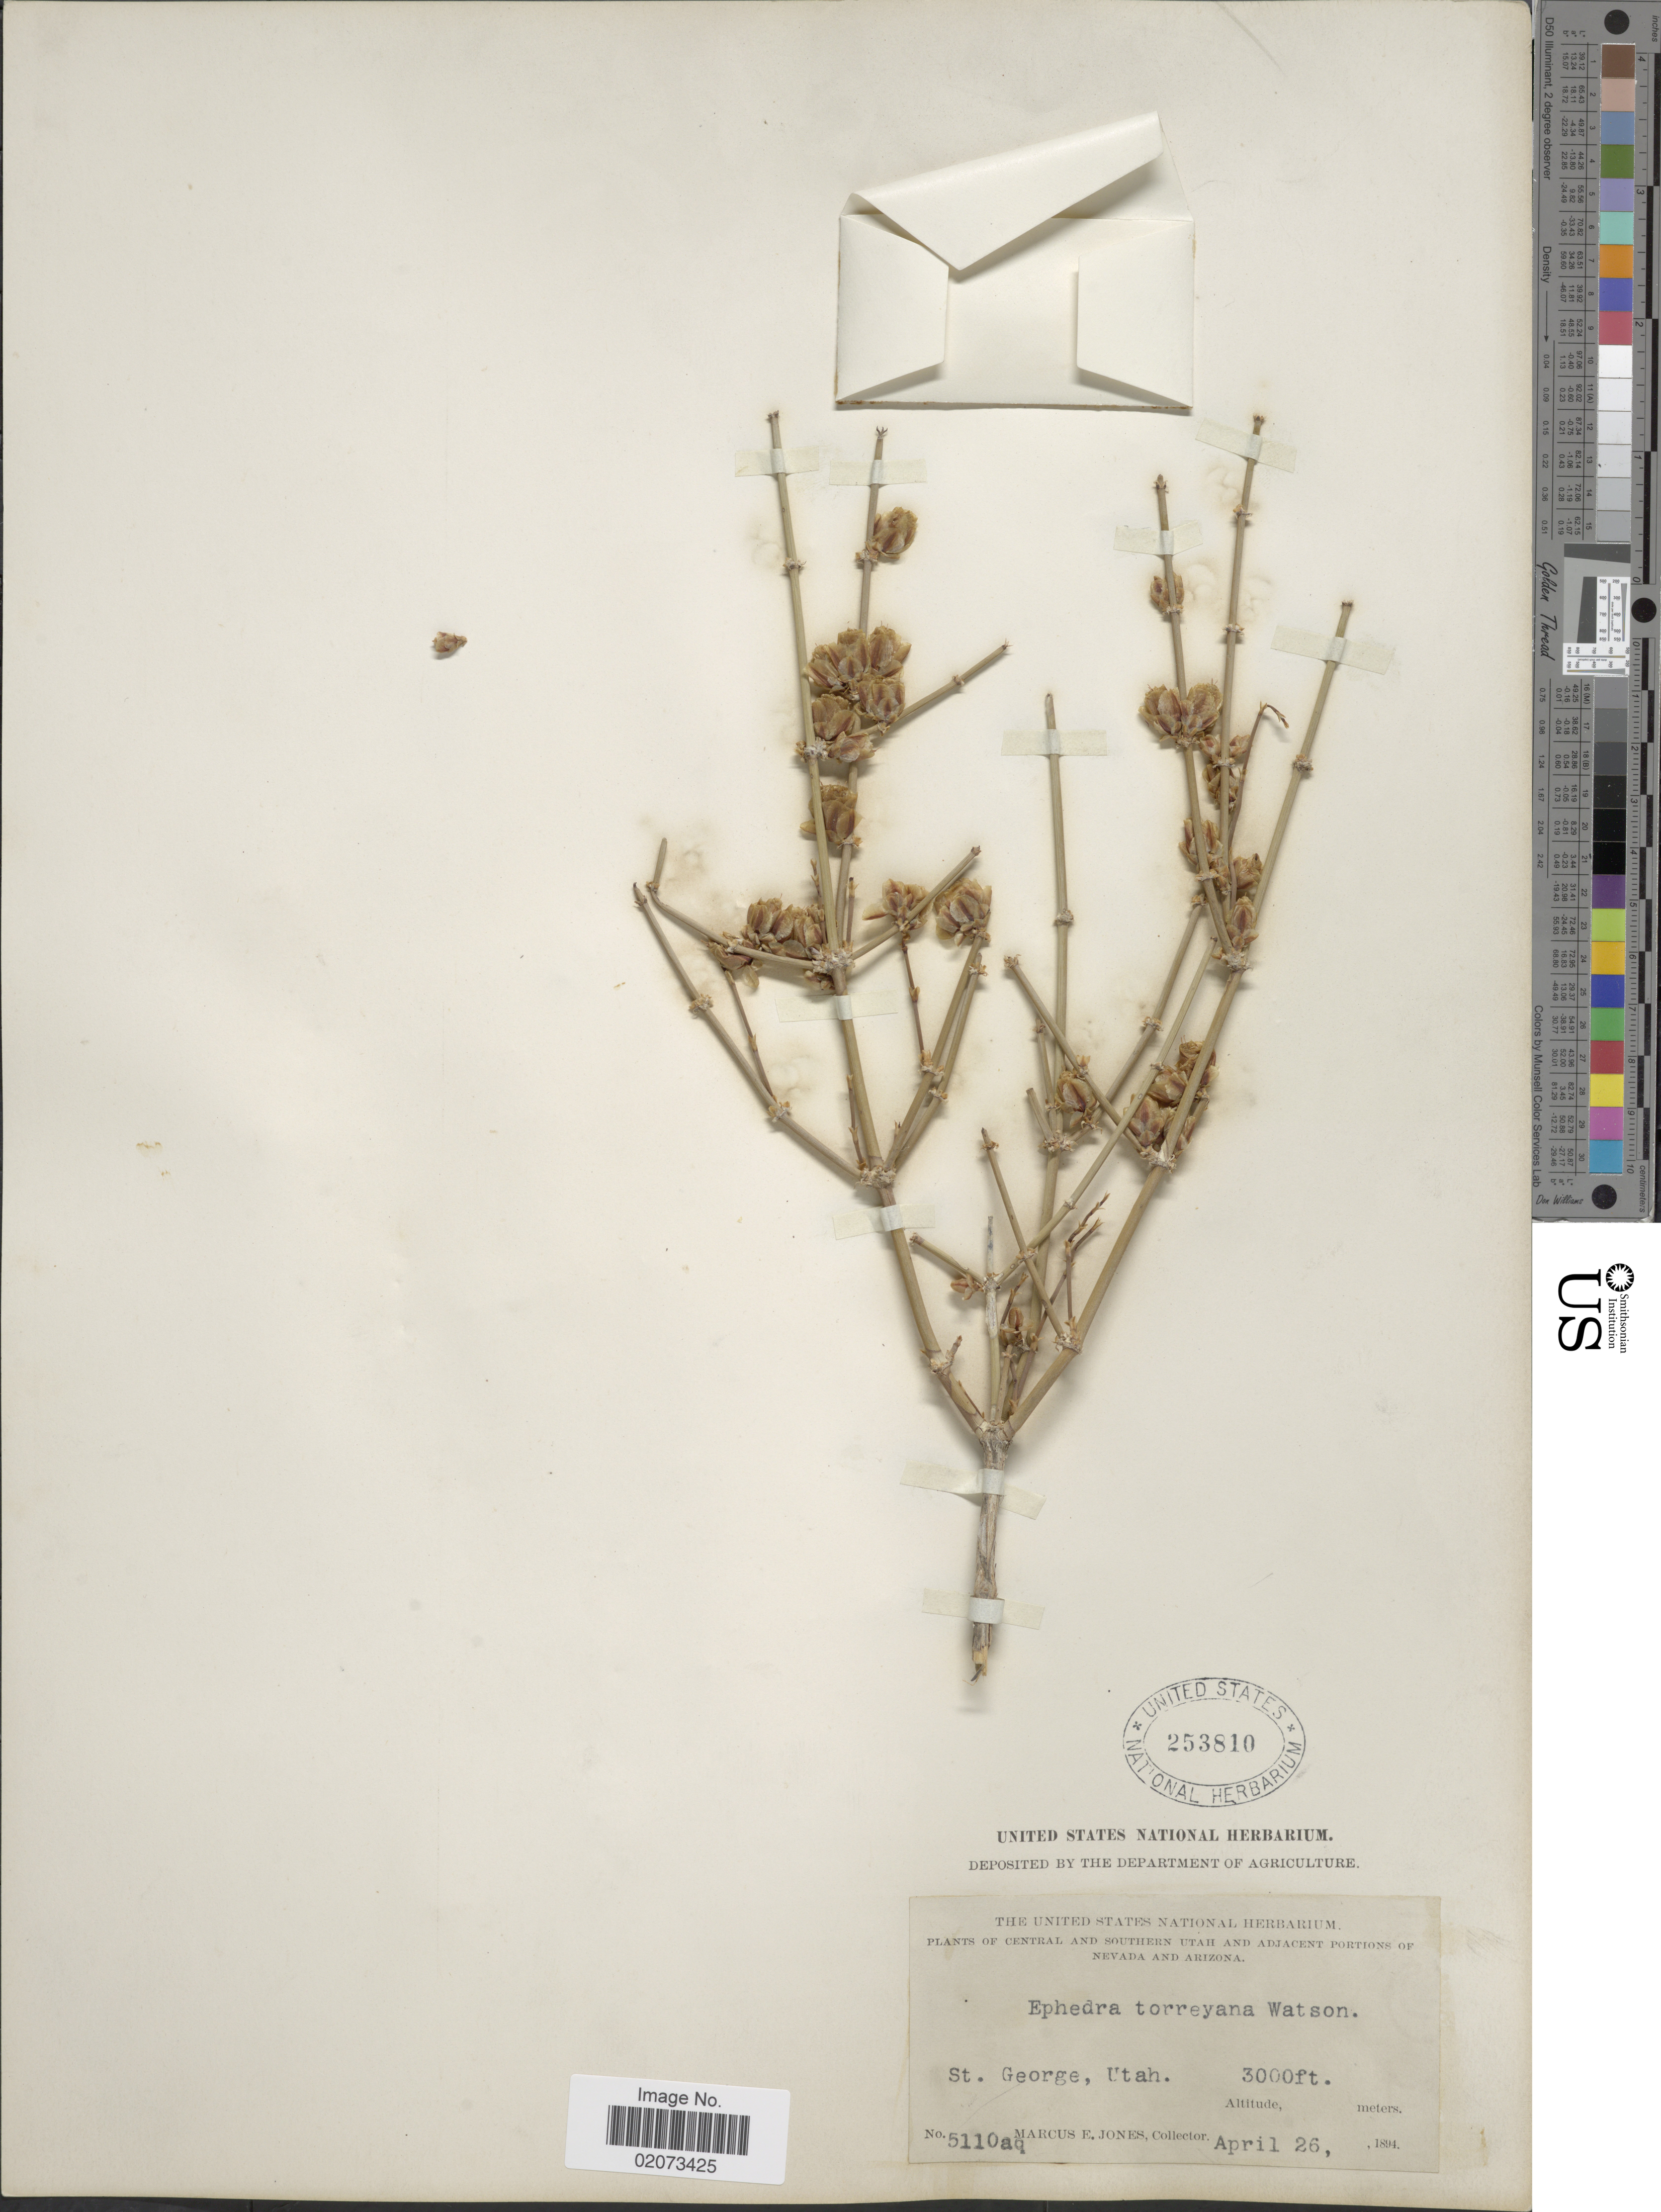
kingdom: Plantae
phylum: Tracheophyta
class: Gnetopsida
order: Ephedrales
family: Ephedraceae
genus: Ephedra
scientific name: Ephedra torreyana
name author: S. Watson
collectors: M. E. Jones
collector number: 5110aq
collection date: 1894-04-26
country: United States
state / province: Utah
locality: St.George, Utah.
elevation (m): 914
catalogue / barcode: US 253810